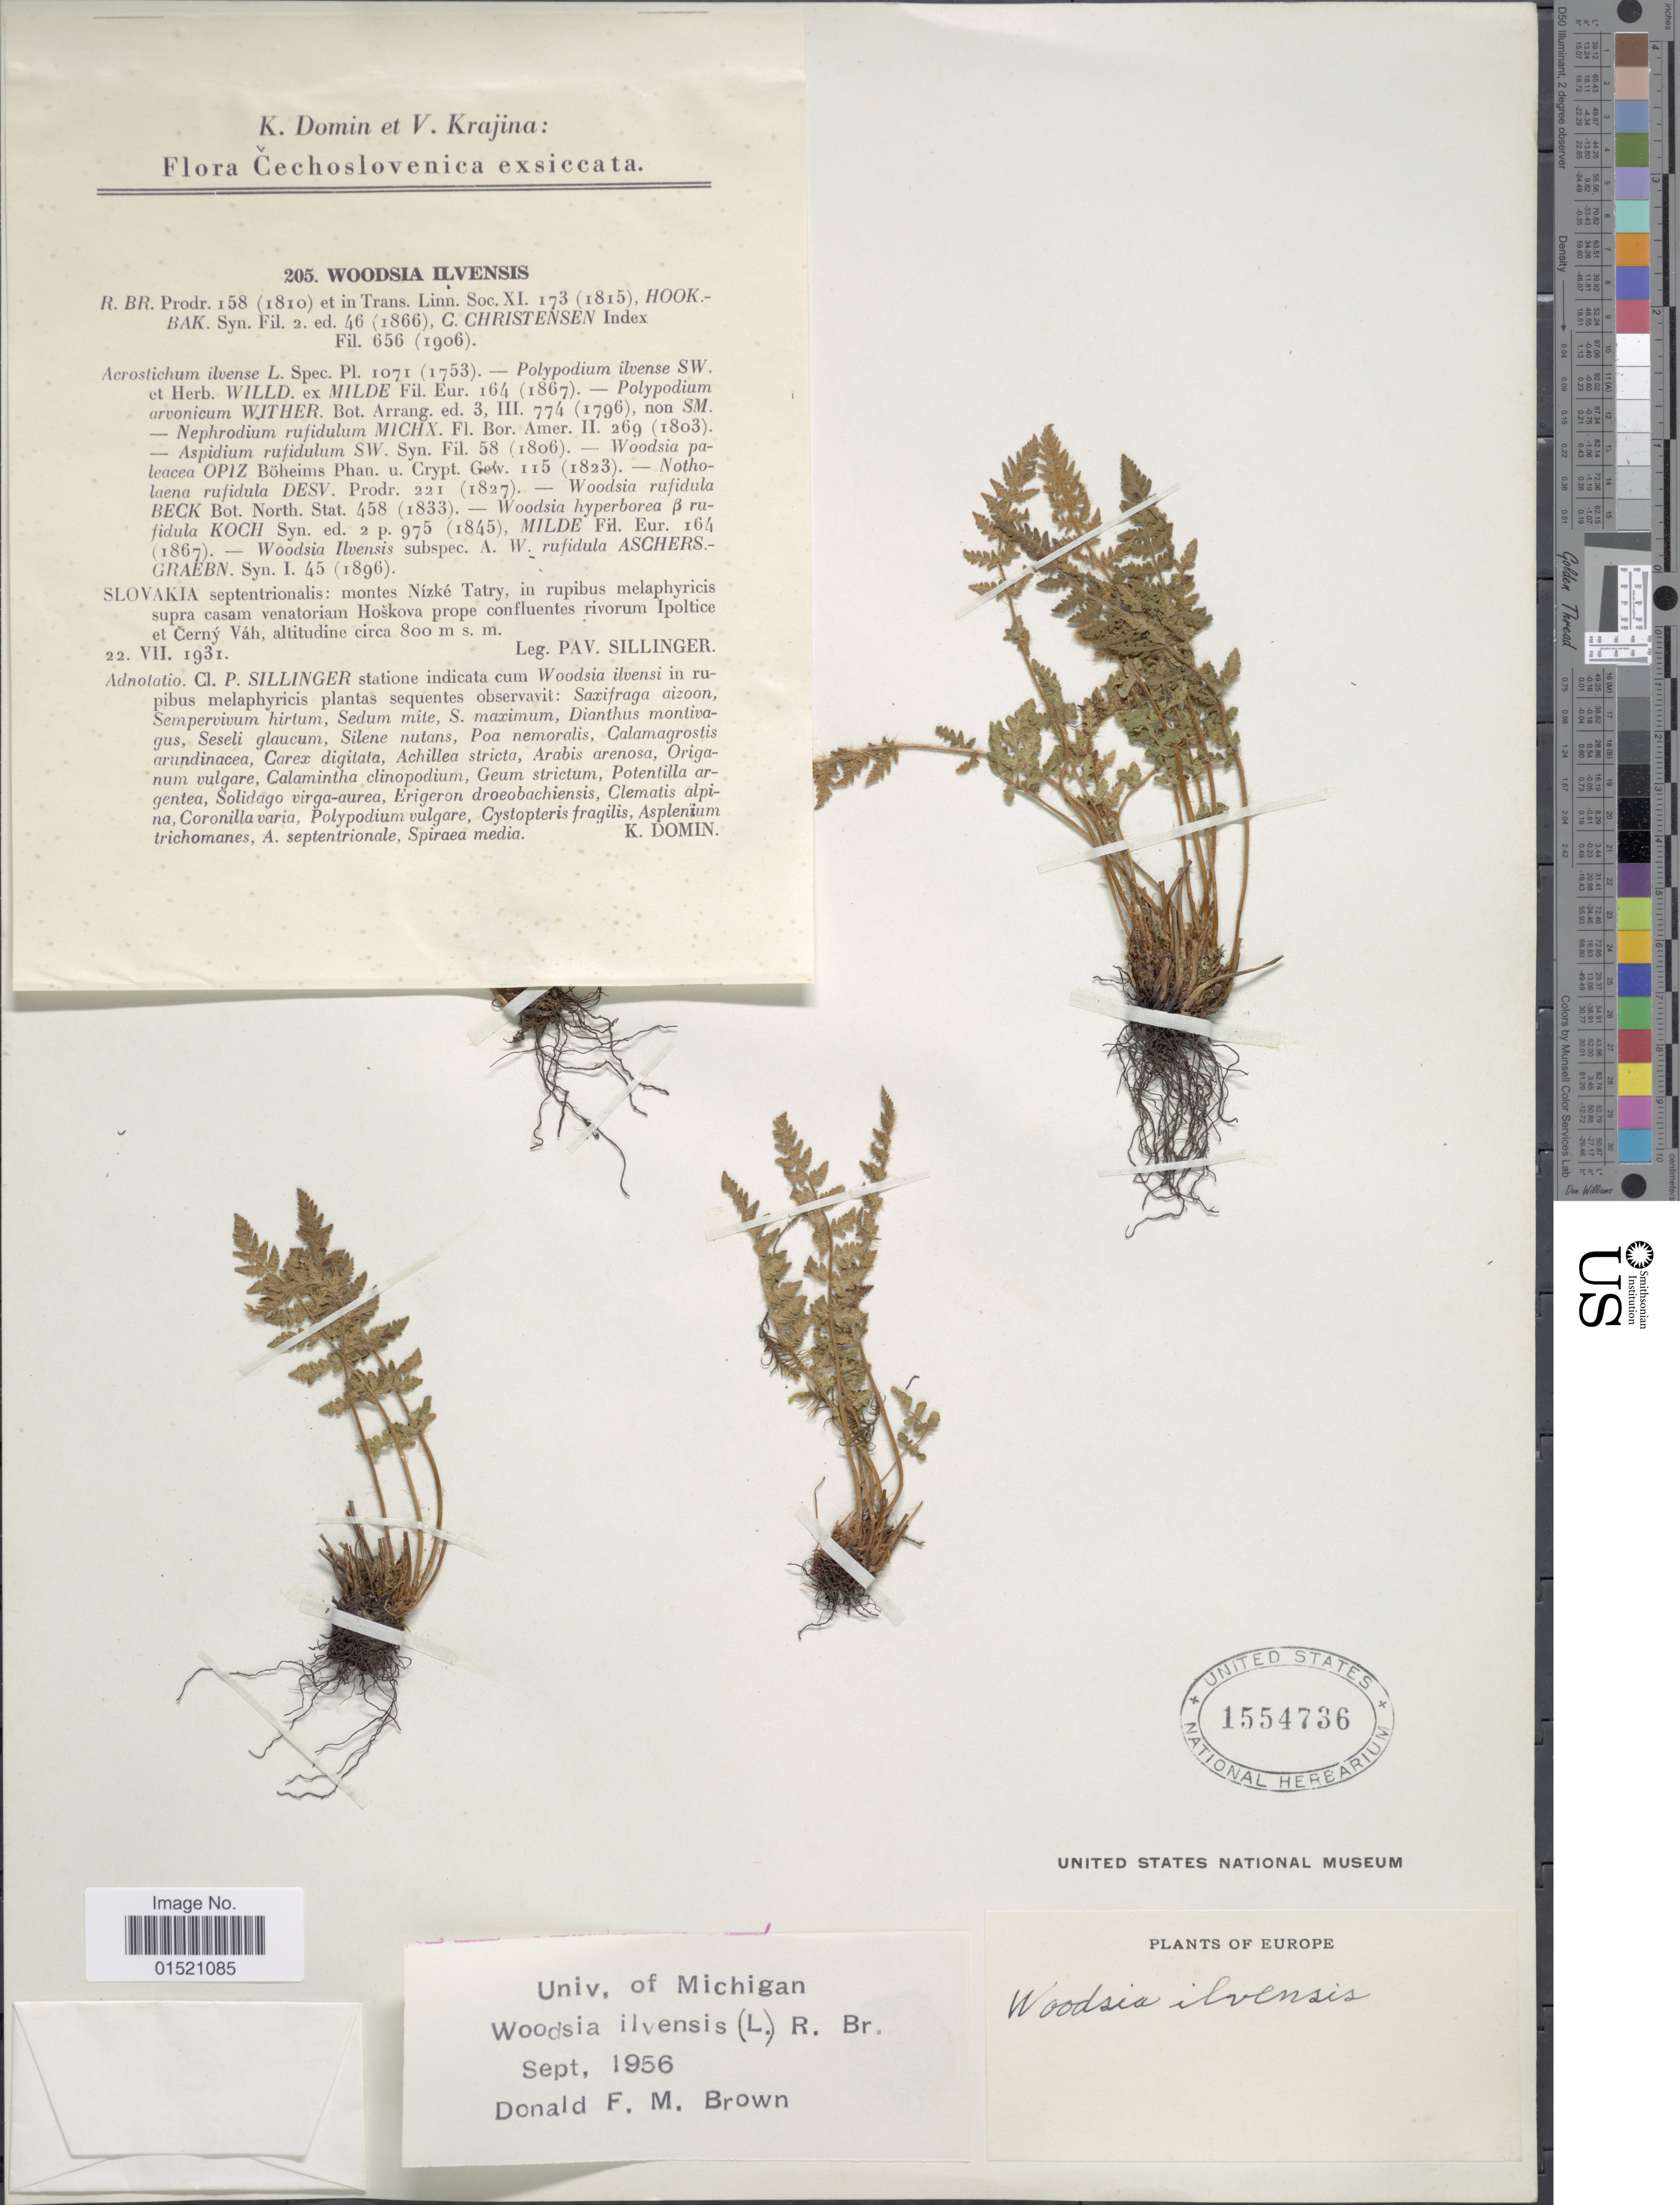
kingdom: Plantae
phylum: Tracheophyta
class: Polypodiopsida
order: Polypodiales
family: Woodsiaceae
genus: Woodsia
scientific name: Woodsia ilvensis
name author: (L.) R. Br.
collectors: P. Sillinger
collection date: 1931-07-22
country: Slovakia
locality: Slovakia septentrionalis: montes Nízké Tatry, in rupibus melaphyrici supra casam venatoriam Hoskova prope confluentes rivorum Ipoltce et Cerny, Váh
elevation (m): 800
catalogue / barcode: US 1554736